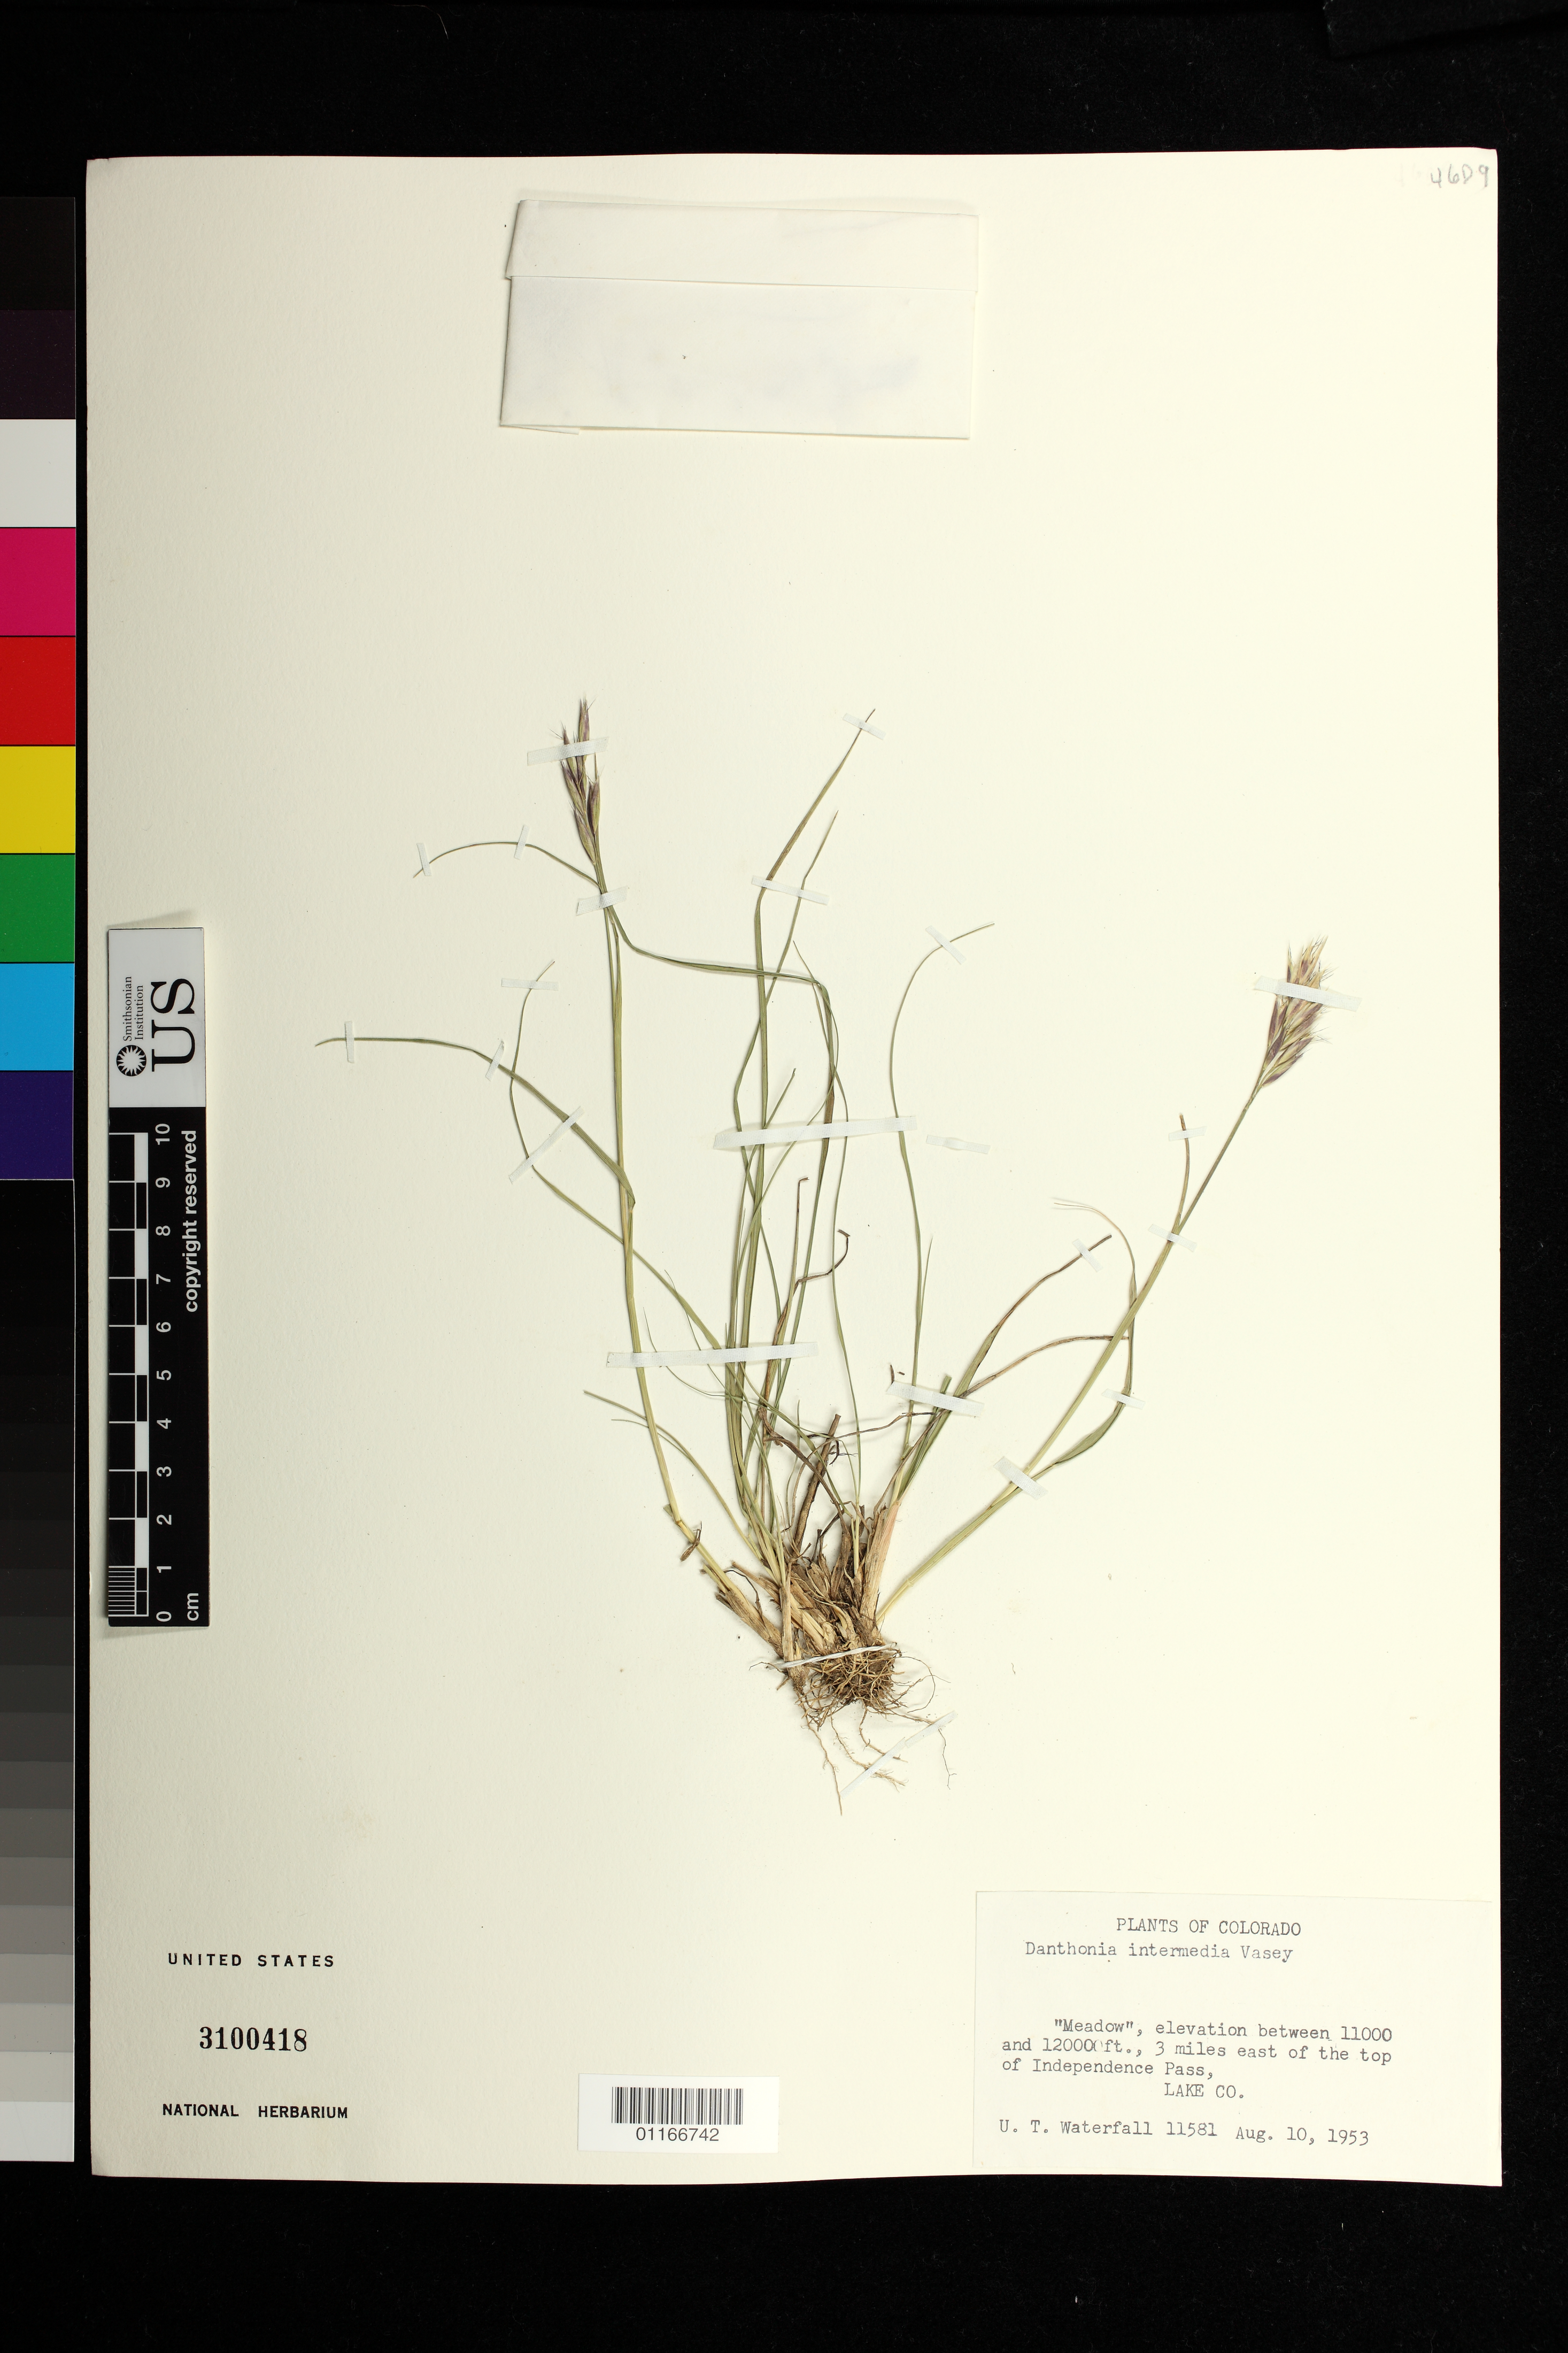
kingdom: Plantae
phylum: Tracheophyta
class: Liliopsida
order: Poales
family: Poaceae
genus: Danthonia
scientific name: Danthonia intermedia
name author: Vasey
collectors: U. T. Waterfall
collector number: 11581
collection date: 1953-08-10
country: United States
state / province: Colorado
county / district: Lake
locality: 3 miles east of the top of Independence Pass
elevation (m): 3353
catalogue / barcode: US 3100418